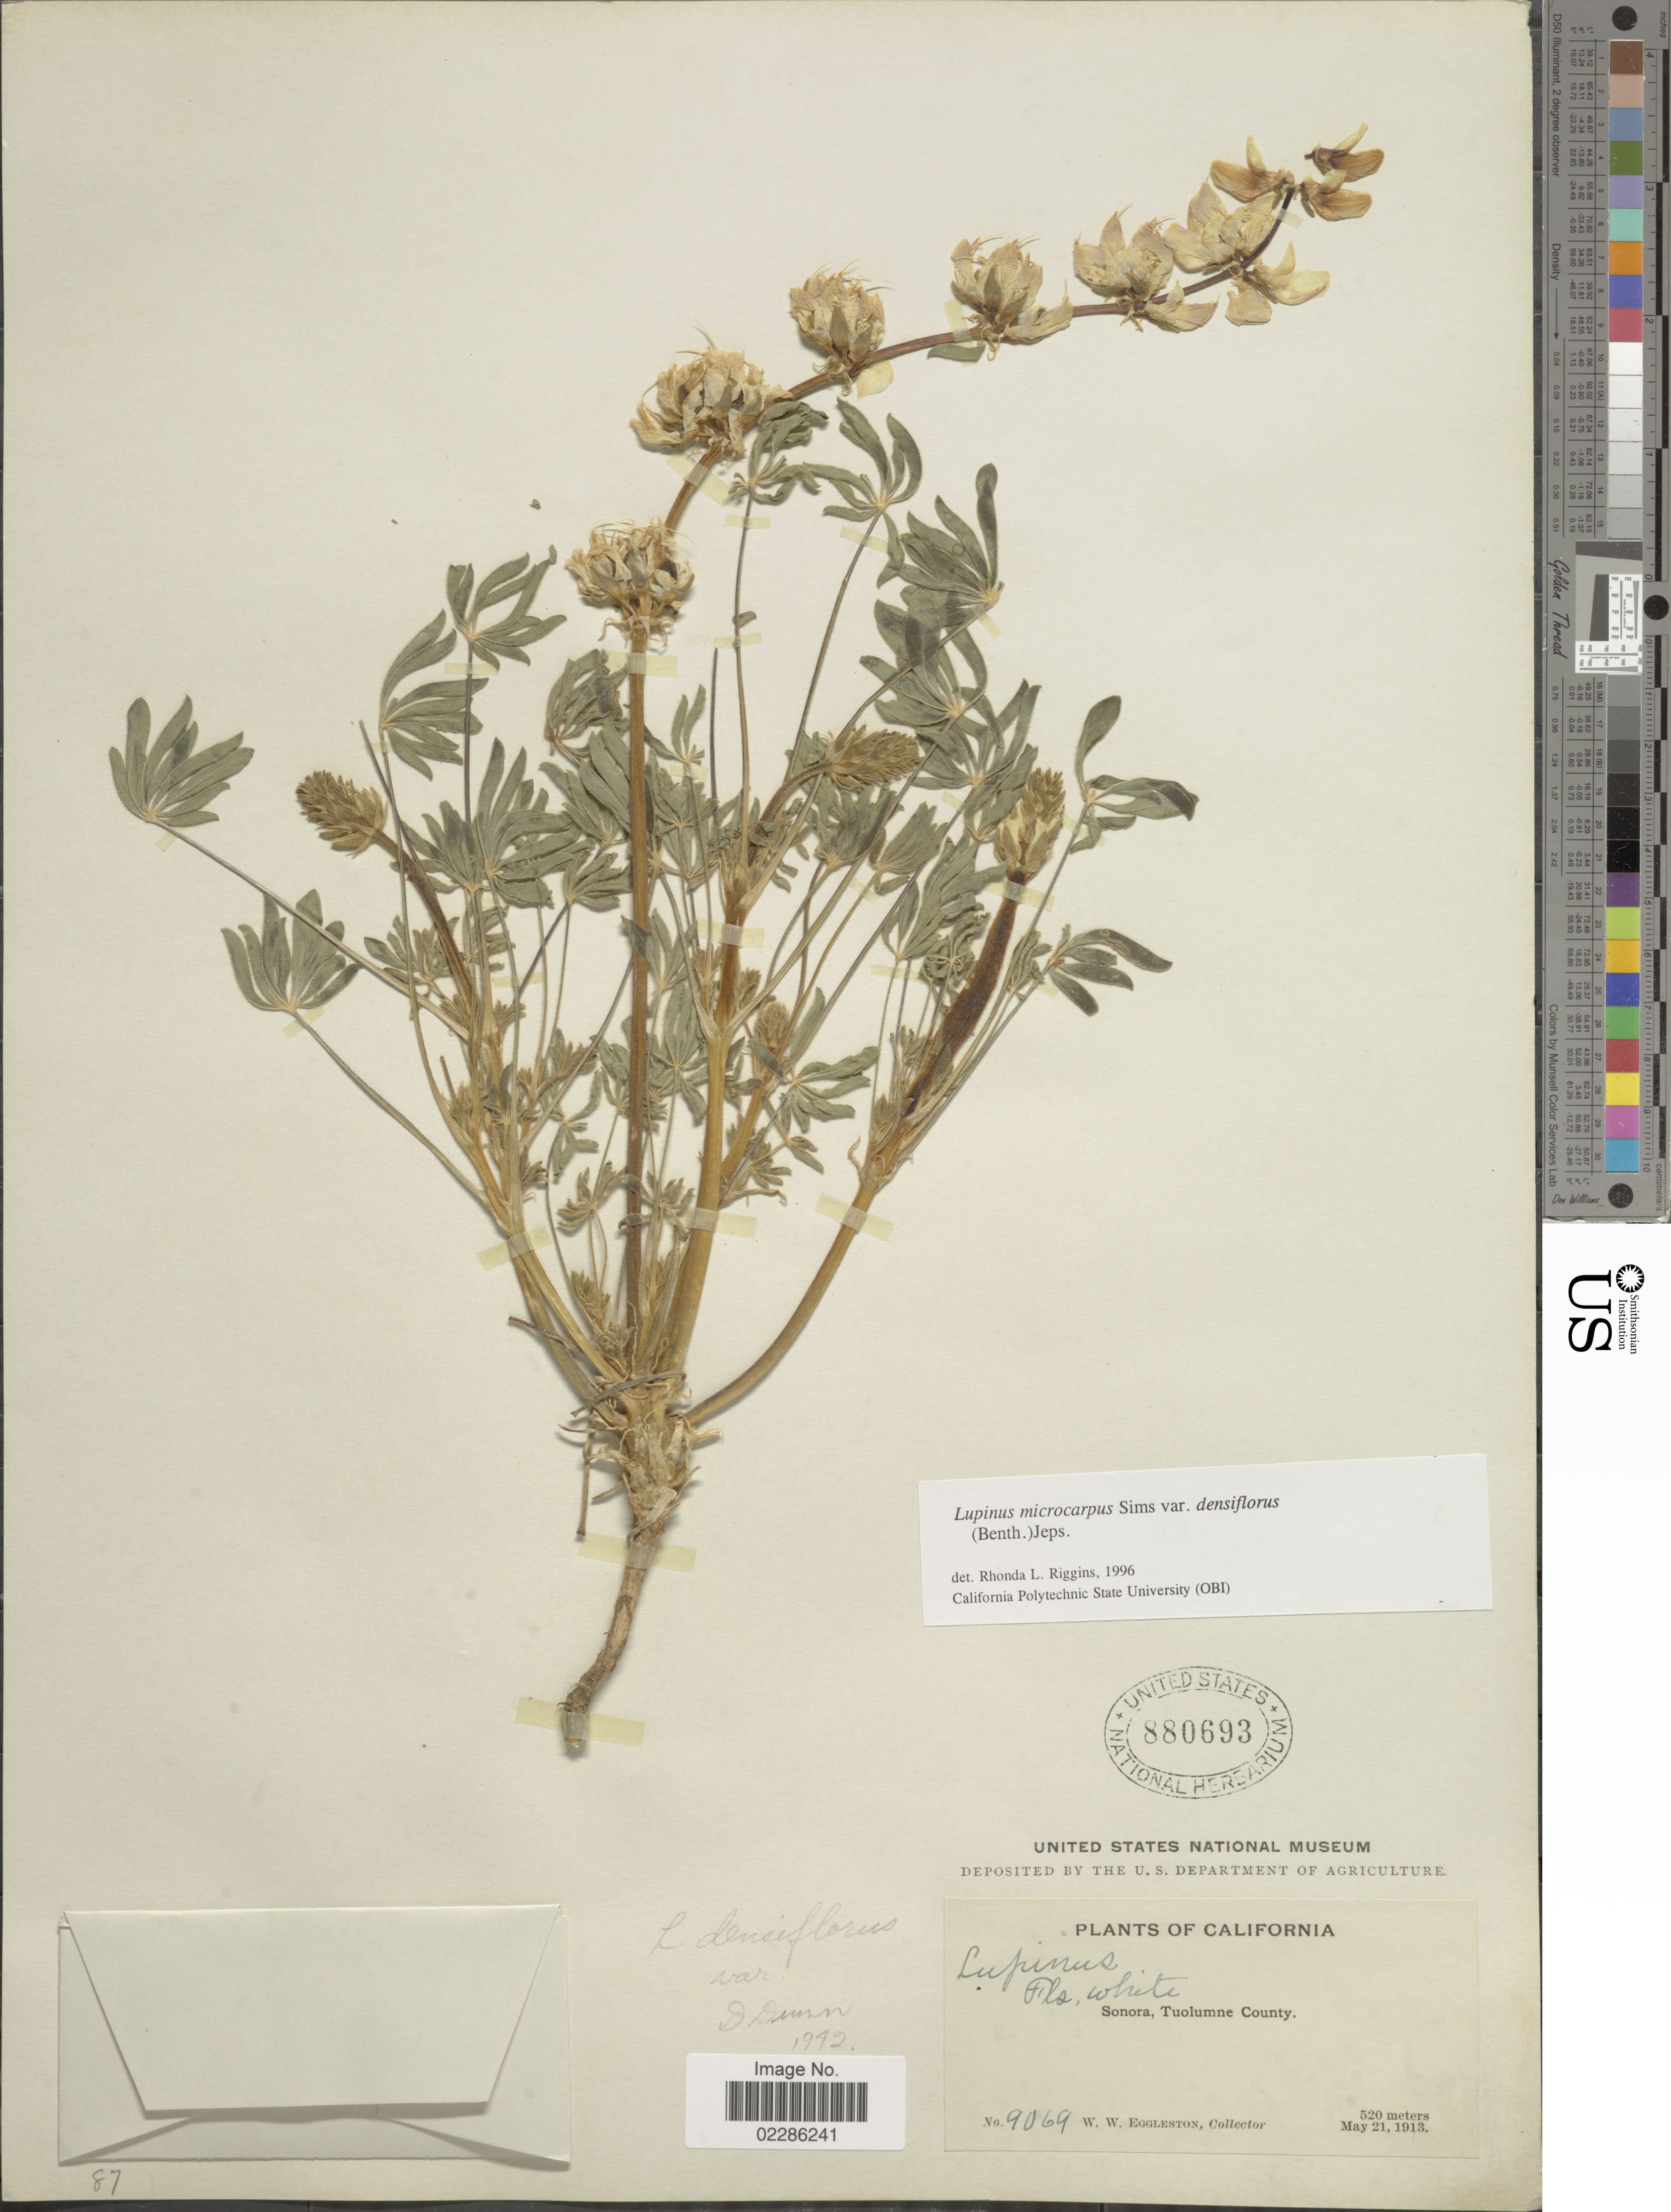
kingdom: Plantae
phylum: Tracheophyta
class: Magnoliopsida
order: Fabales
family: Fabaceae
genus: Lupinus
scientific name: Lupinus microcarpus var. densiflorus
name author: (Benth.) Jeps.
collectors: W. W. Eggleston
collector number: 9069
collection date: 1913-05-21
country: United States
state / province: California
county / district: Tuolumne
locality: Sonora, Tuolumne County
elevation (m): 520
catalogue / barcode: US 880693